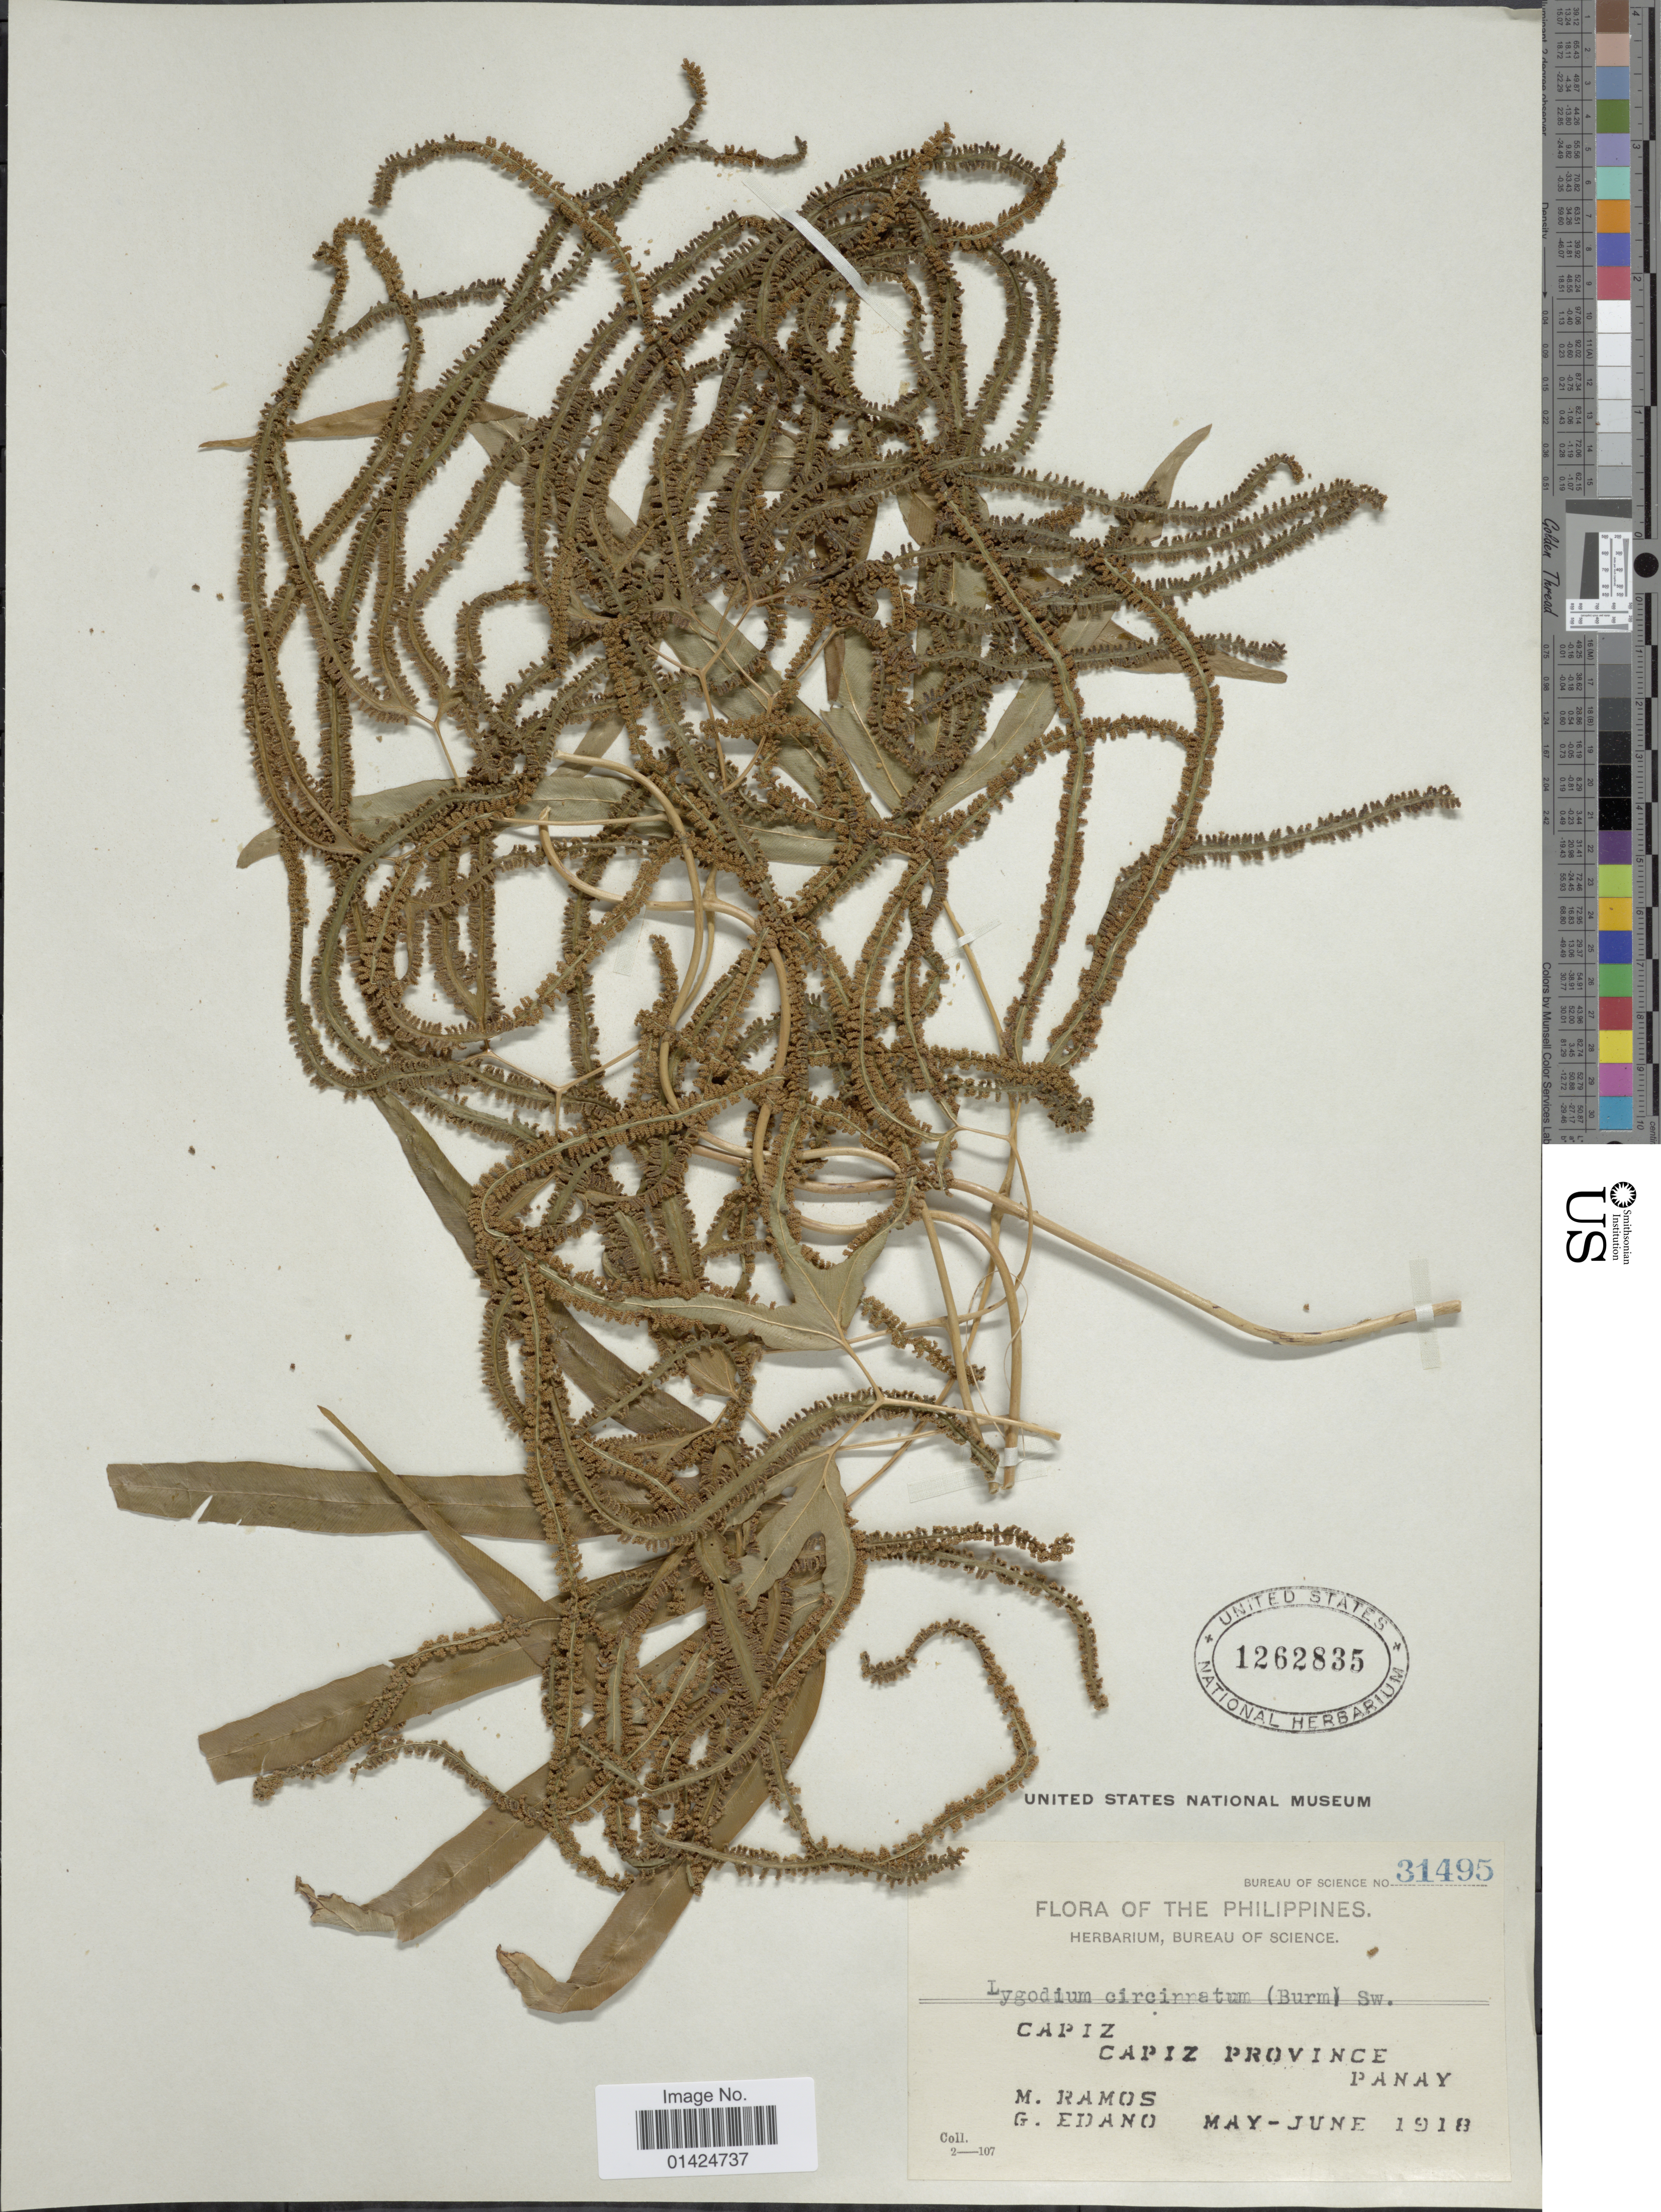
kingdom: Plantae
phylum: Tracheophyta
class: Polypodiopsida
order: Schizaeales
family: Lygodiaceae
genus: Lygodium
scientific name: Lygodium circinnatum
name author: (Burm. f.) Sw.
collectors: M. Ramos & G. Edaño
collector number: Bureau of Science 31495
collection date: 1918-05/1918-06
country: Philippines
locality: Capiz. Capiz province. Panay.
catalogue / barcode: US 1262835